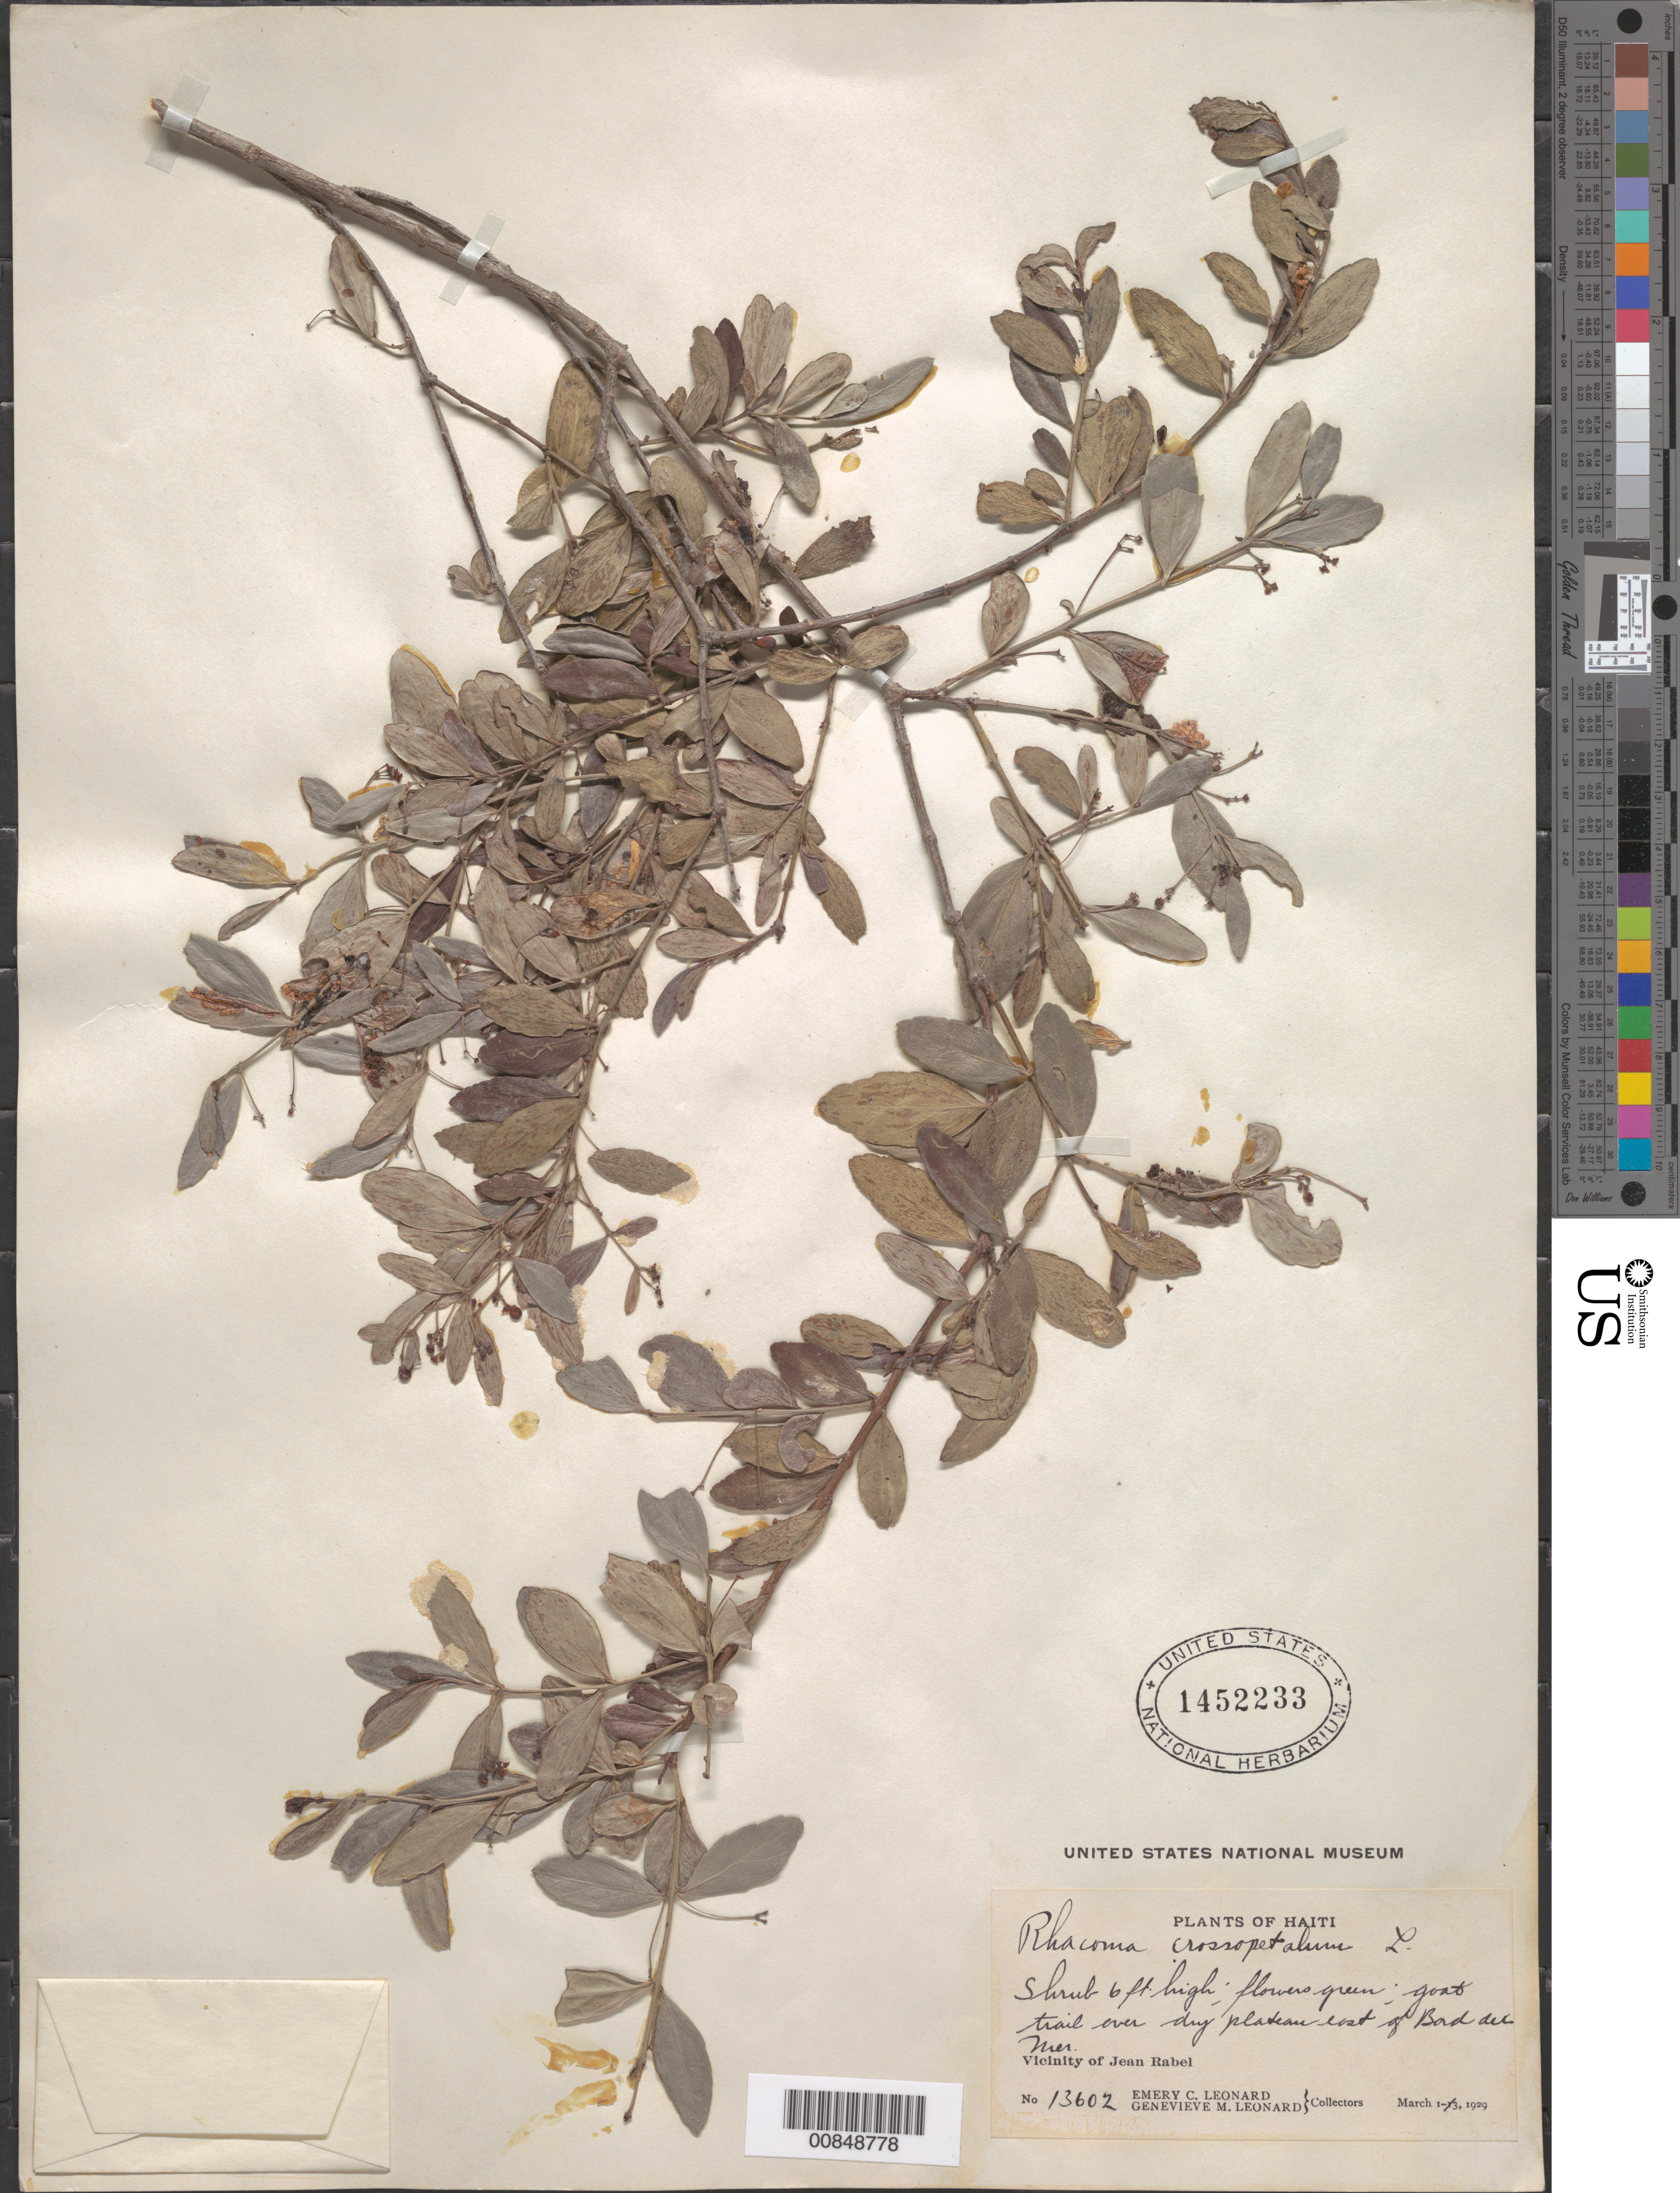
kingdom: Plantae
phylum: Tracheophyta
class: Magnoliopsida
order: Celastrales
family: Celastraceae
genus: Crossopetalum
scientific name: Crossopetalum rhacoma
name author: Crantz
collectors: E. C. Leonard & G. M. Leonard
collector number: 13602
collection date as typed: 01 Mar 1929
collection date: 1929-03-01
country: Haiti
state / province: Nord-Ouest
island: Hispaniola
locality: Vicinity of Jean Rabel, goat trail E of Bord de Mer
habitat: Goat trail over dry plateau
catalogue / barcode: US 1452233